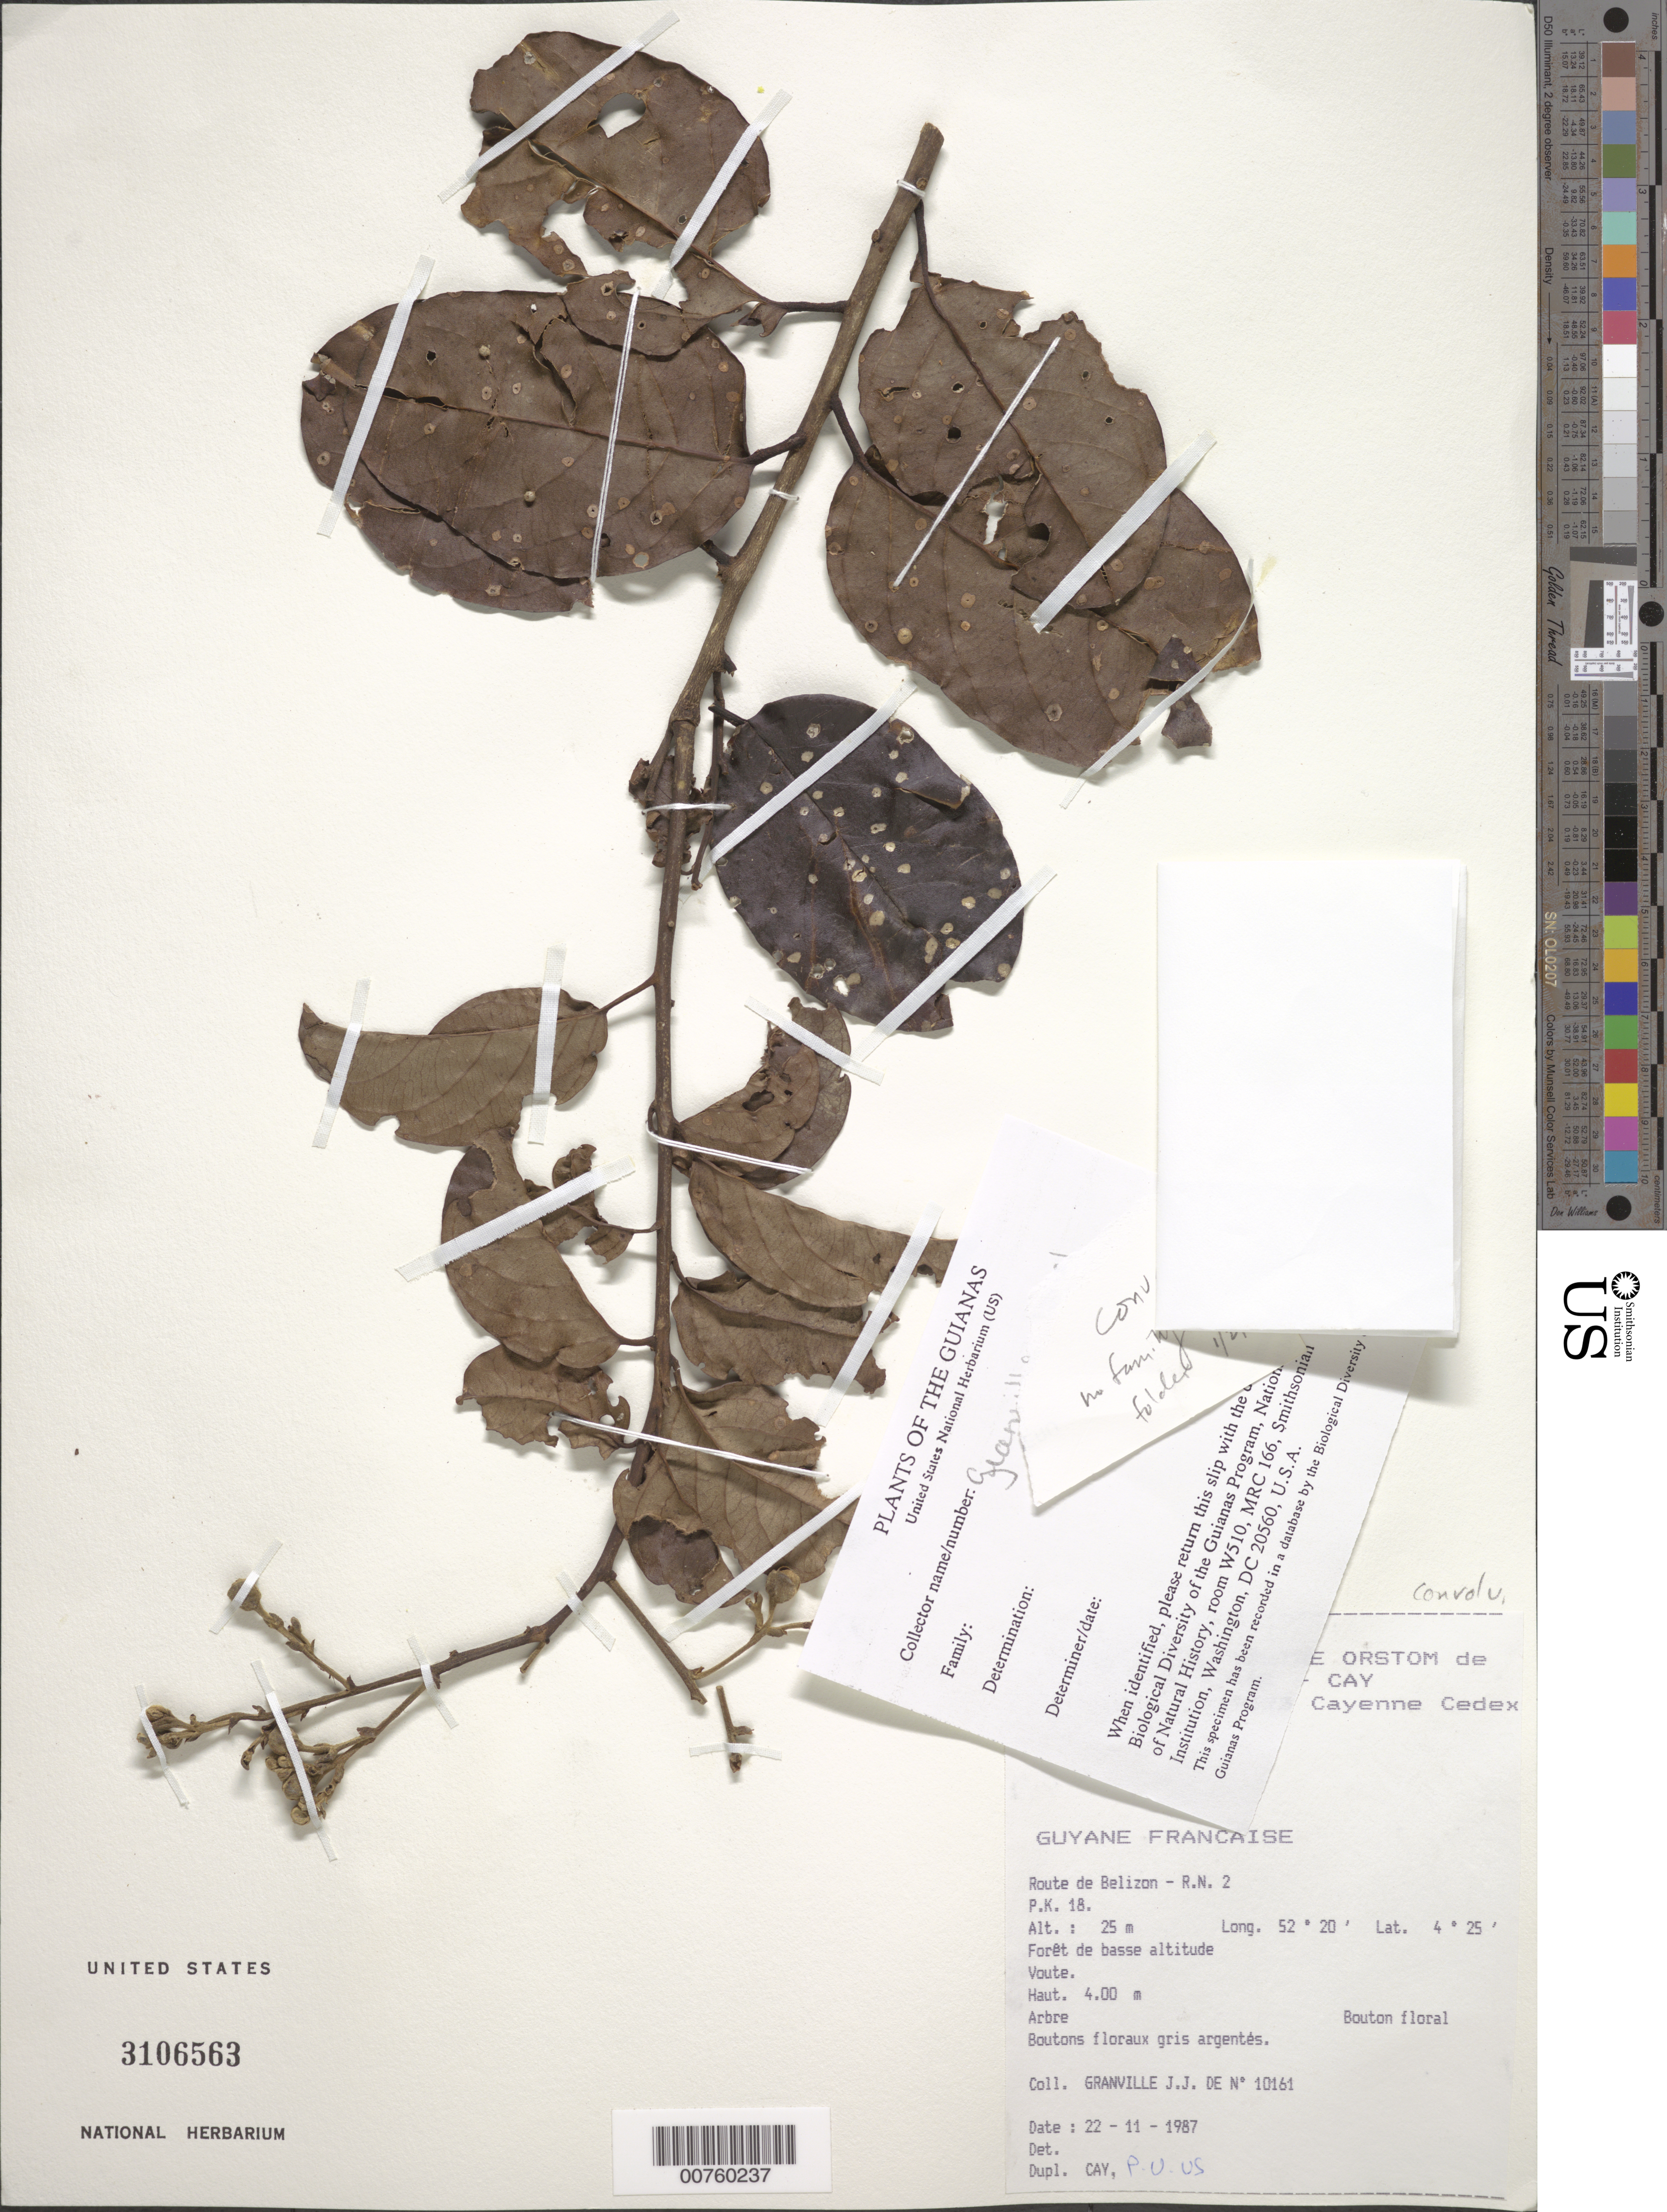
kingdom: Plantae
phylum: Tracheophyta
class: Magnoliopsida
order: Solanales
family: Convolvulaceae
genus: Maripa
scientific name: Maripa scandens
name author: Aubl.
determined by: Staples, G. W.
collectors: J.-J. de Granville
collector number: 10161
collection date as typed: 22-Nov-87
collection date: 1987-11-22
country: French Guiana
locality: Route de Bélizon, R.N. 2, PK 18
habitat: Low forest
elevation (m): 25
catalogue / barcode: US 3106563